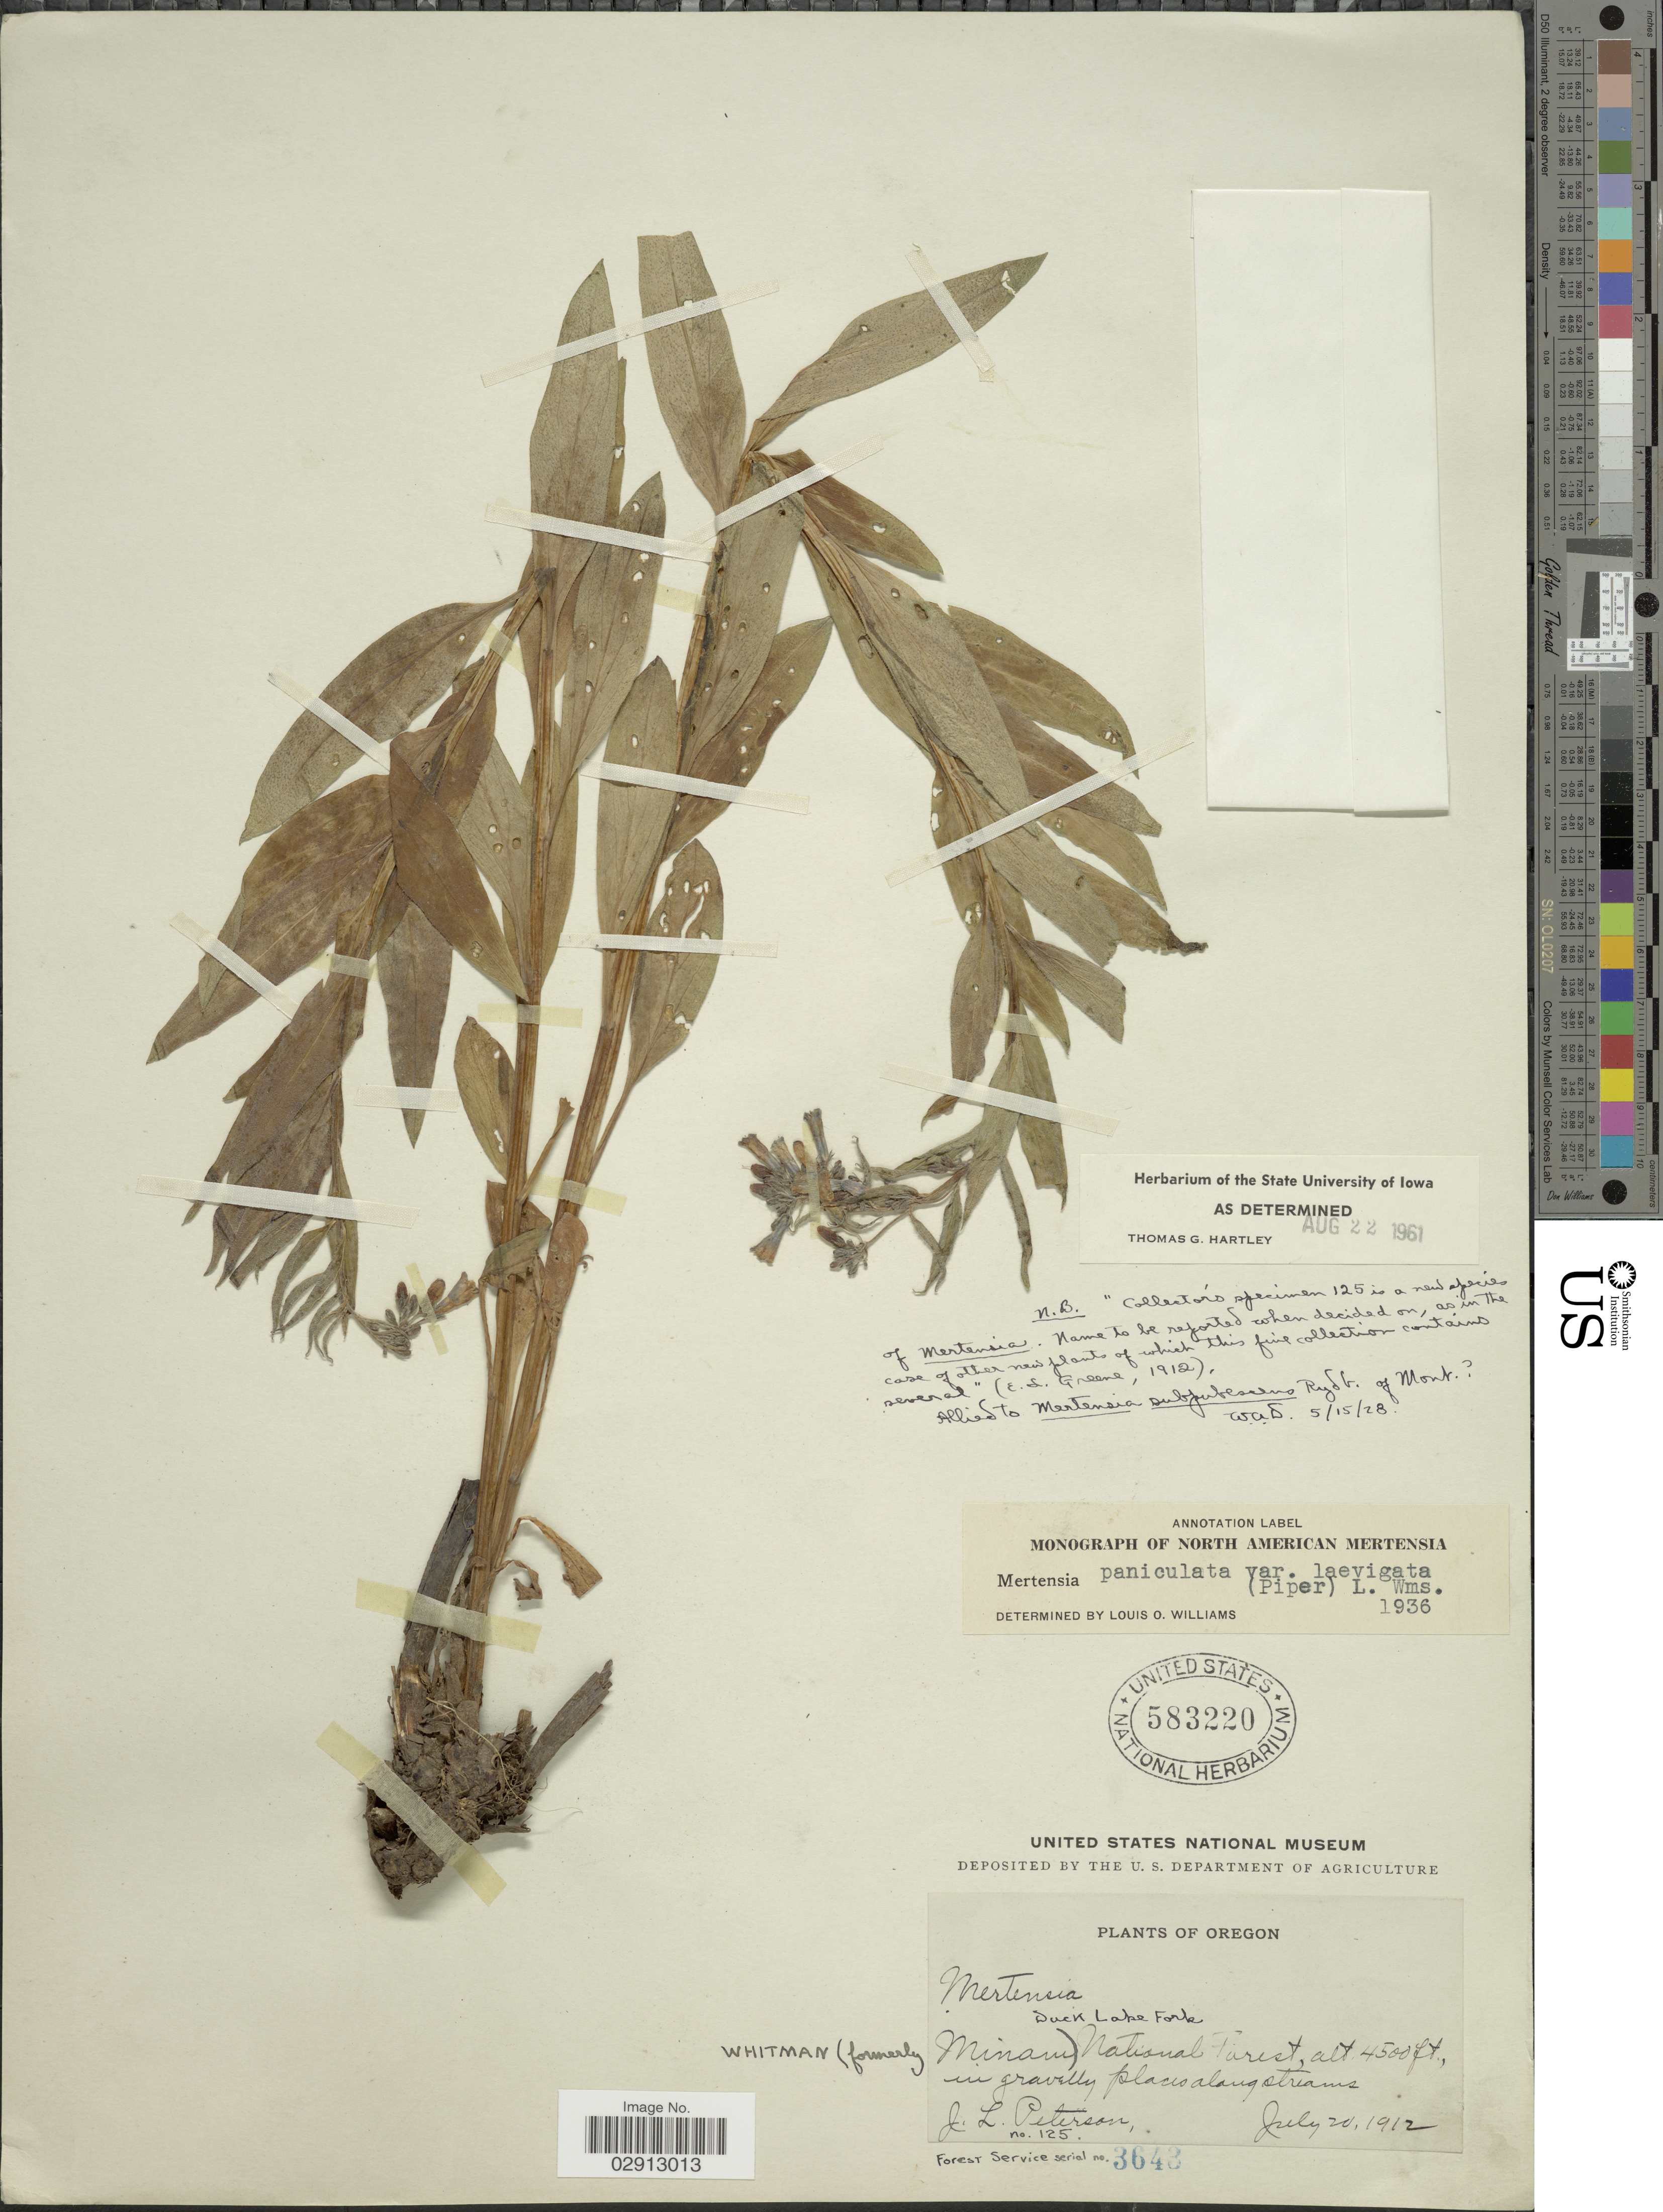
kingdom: Plantae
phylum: Tracheophyta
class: Magnoliopsida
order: Boraginales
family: Boraginaceae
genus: Mertensia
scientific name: Mertensia paniculata var. laevigata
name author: (Piper) L.O. Williams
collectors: J. Peterson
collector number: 125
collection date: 1912-07-20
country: United States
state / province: Oregon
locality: Duck Lake Fork. Whitman (formerly Minam) National Forest.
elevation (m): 1372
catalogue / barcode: US 583220